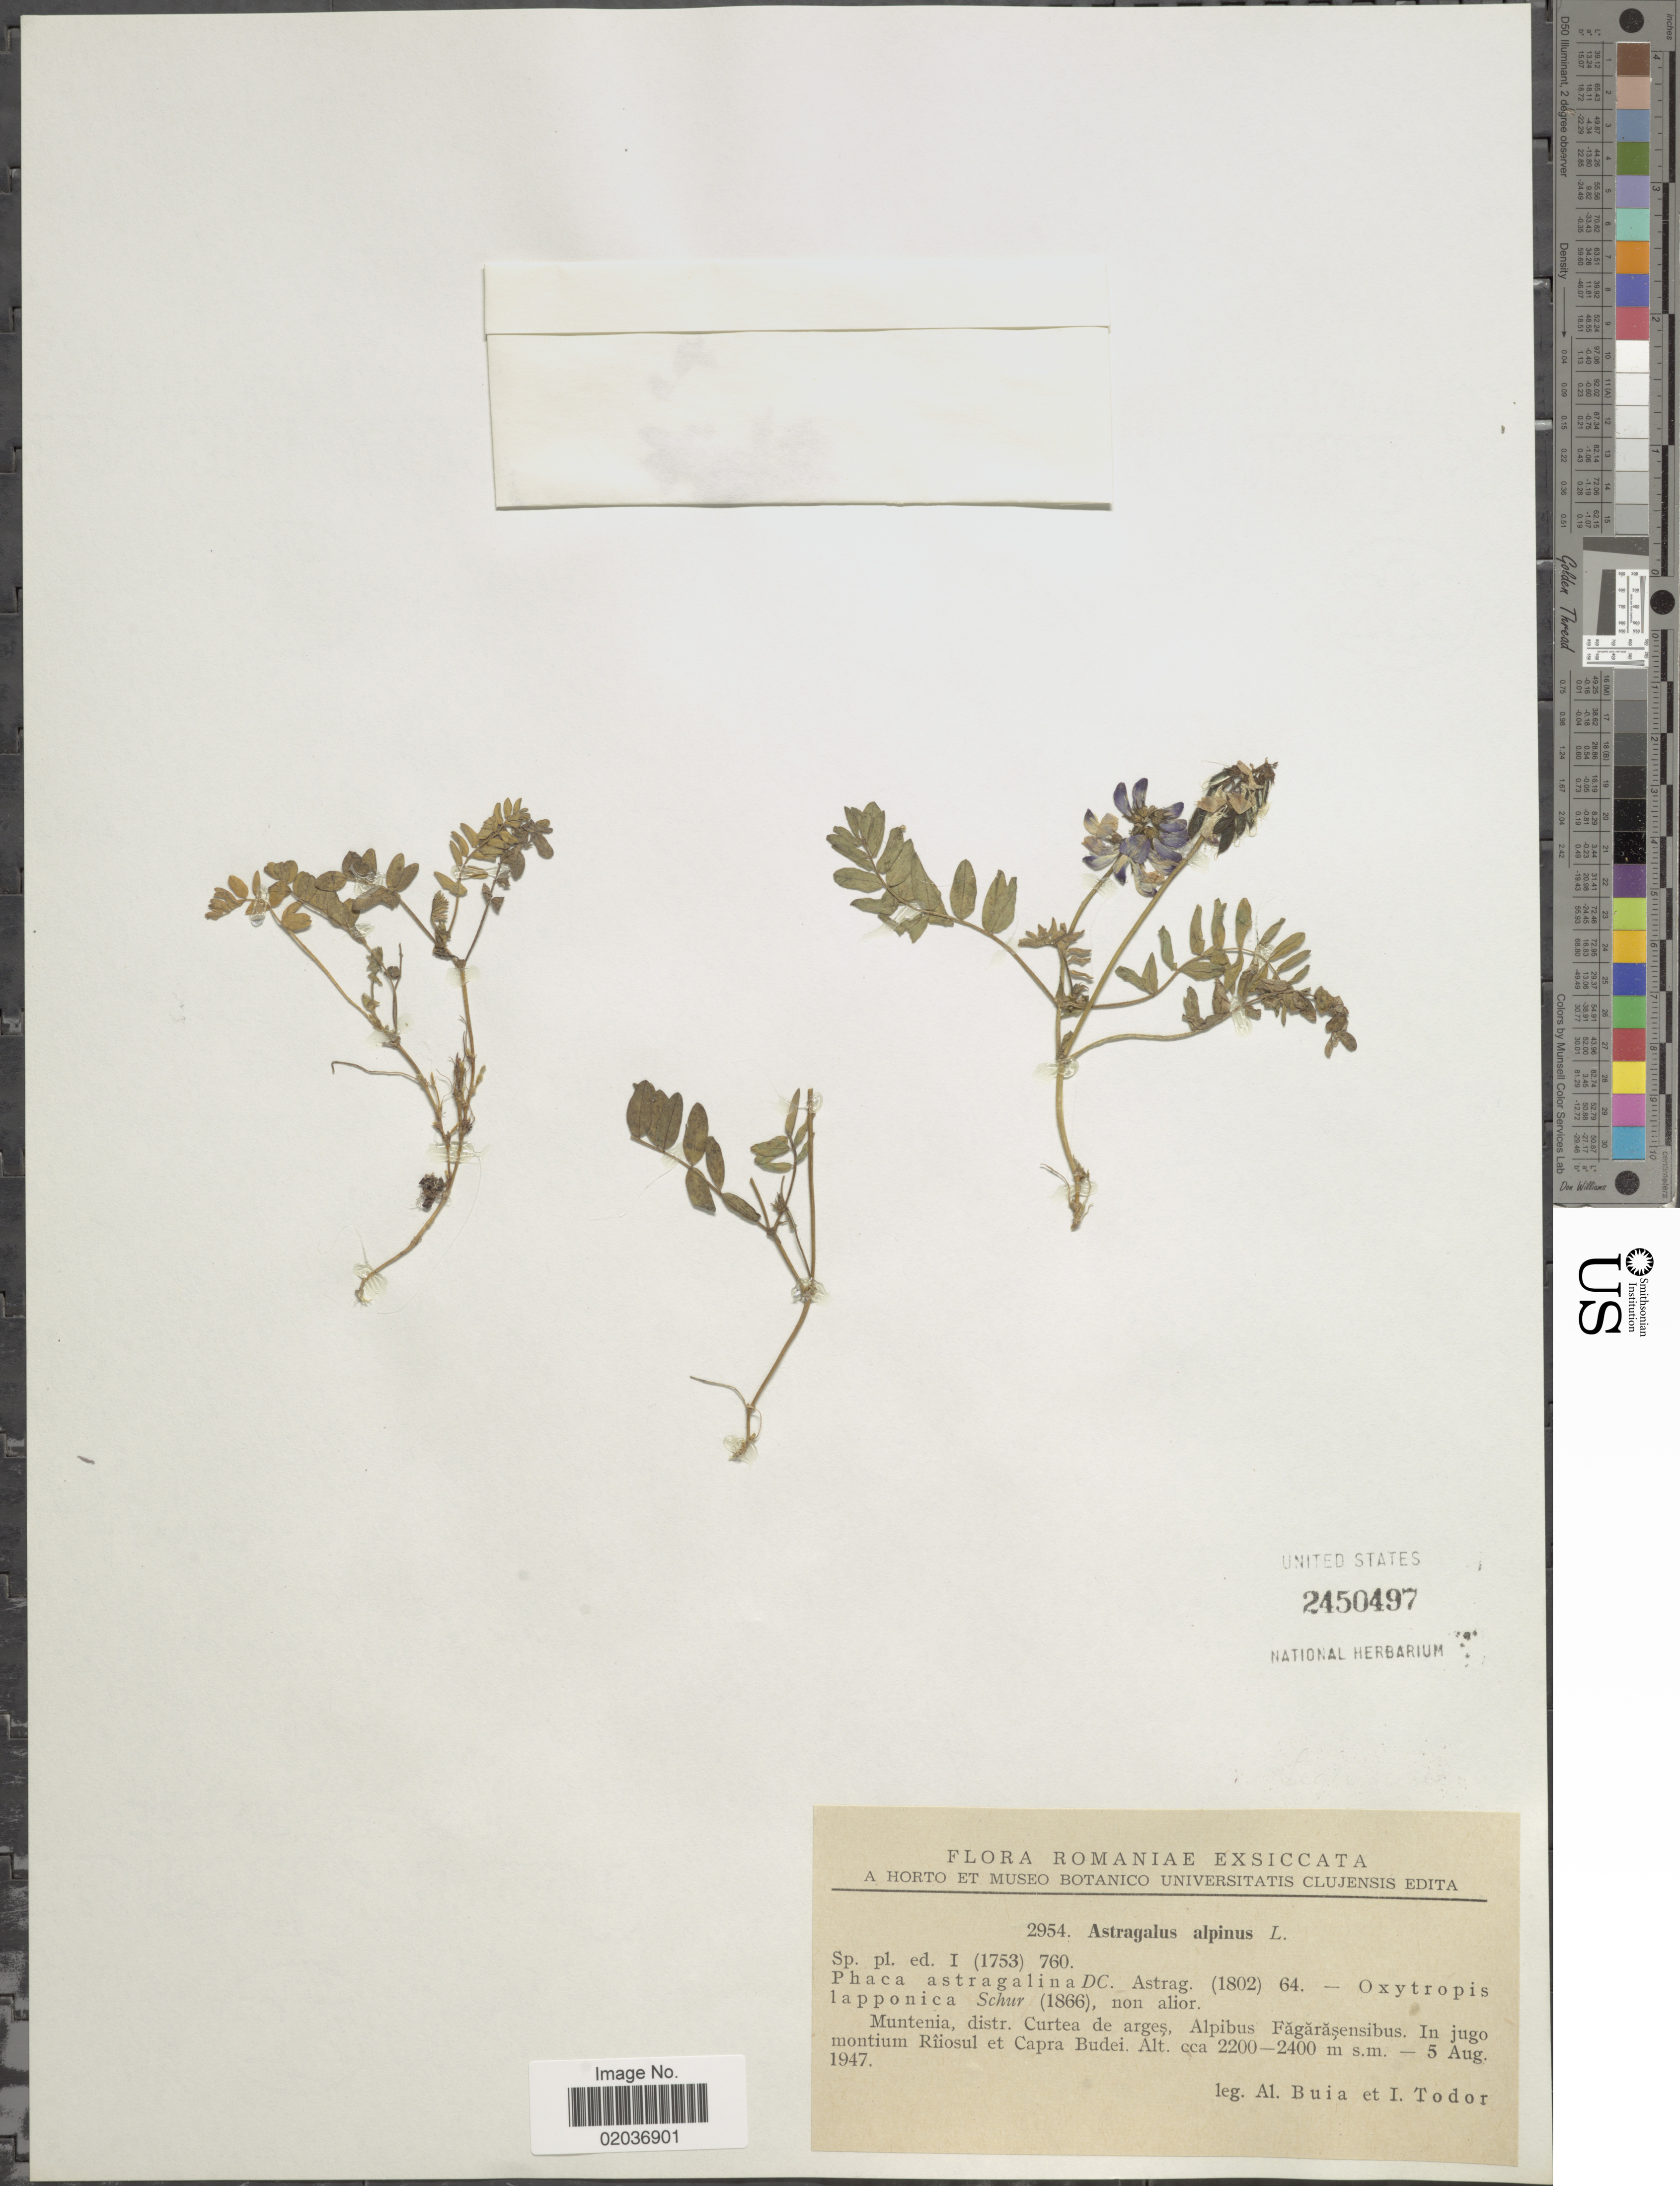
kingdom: Plantae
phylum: Tracheophyta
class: Magnoliopsida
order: Fabales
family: Fabaceae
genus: Astragalus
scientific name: Astragalus alpinus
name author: L.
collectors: A. Buia & I. Todor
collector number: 2954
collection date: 1947-08-05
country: Romania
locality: Muntenia, distr. Curtea de arges, Alpibus Fagarasensibus. In jugo montium Rîiosul et Capra Budei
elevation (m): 2200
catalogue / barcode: US 2450497